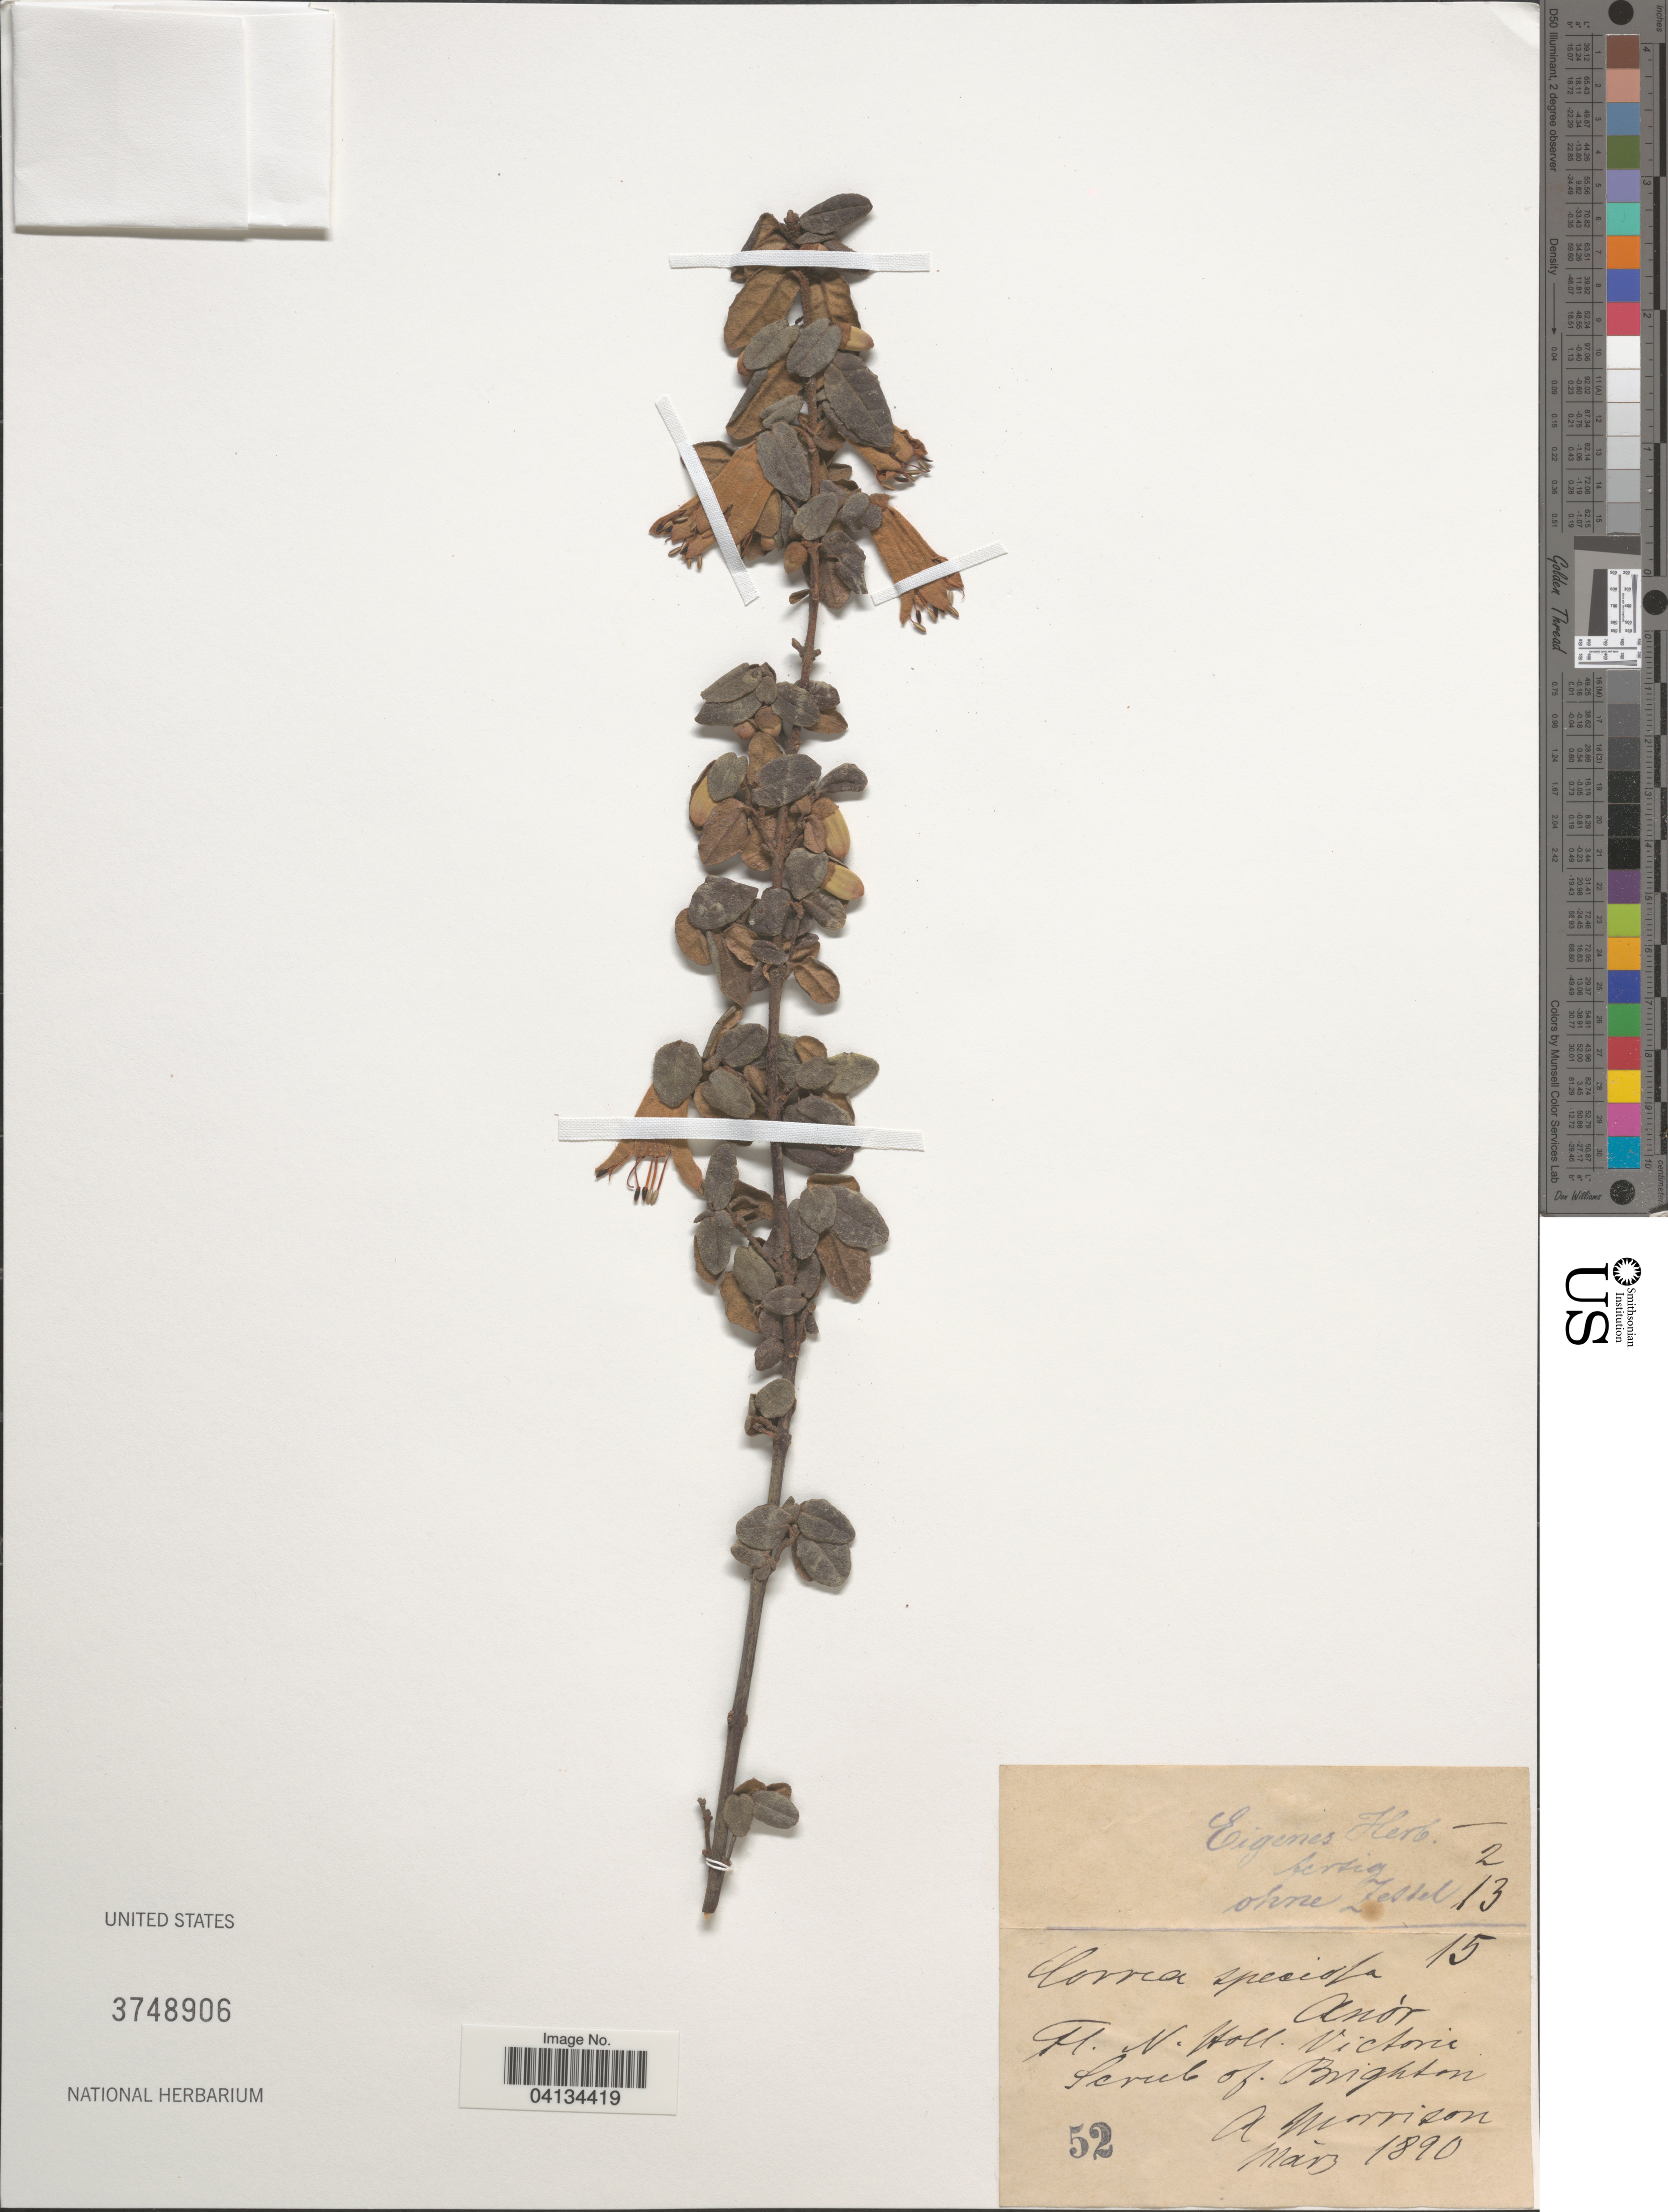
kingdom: Plantae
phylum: Tracheophyta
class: Magnoliopsida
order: Sapindales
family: Rutaceae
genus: Correa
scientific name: Correa speciosa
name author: Donn ex Andrews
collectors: A. Morrison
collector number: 52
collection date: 1890-05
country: Australia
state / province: Victoria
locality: N. Holl. Victoria. Scrub of Brighton.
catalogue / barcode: US 3748906